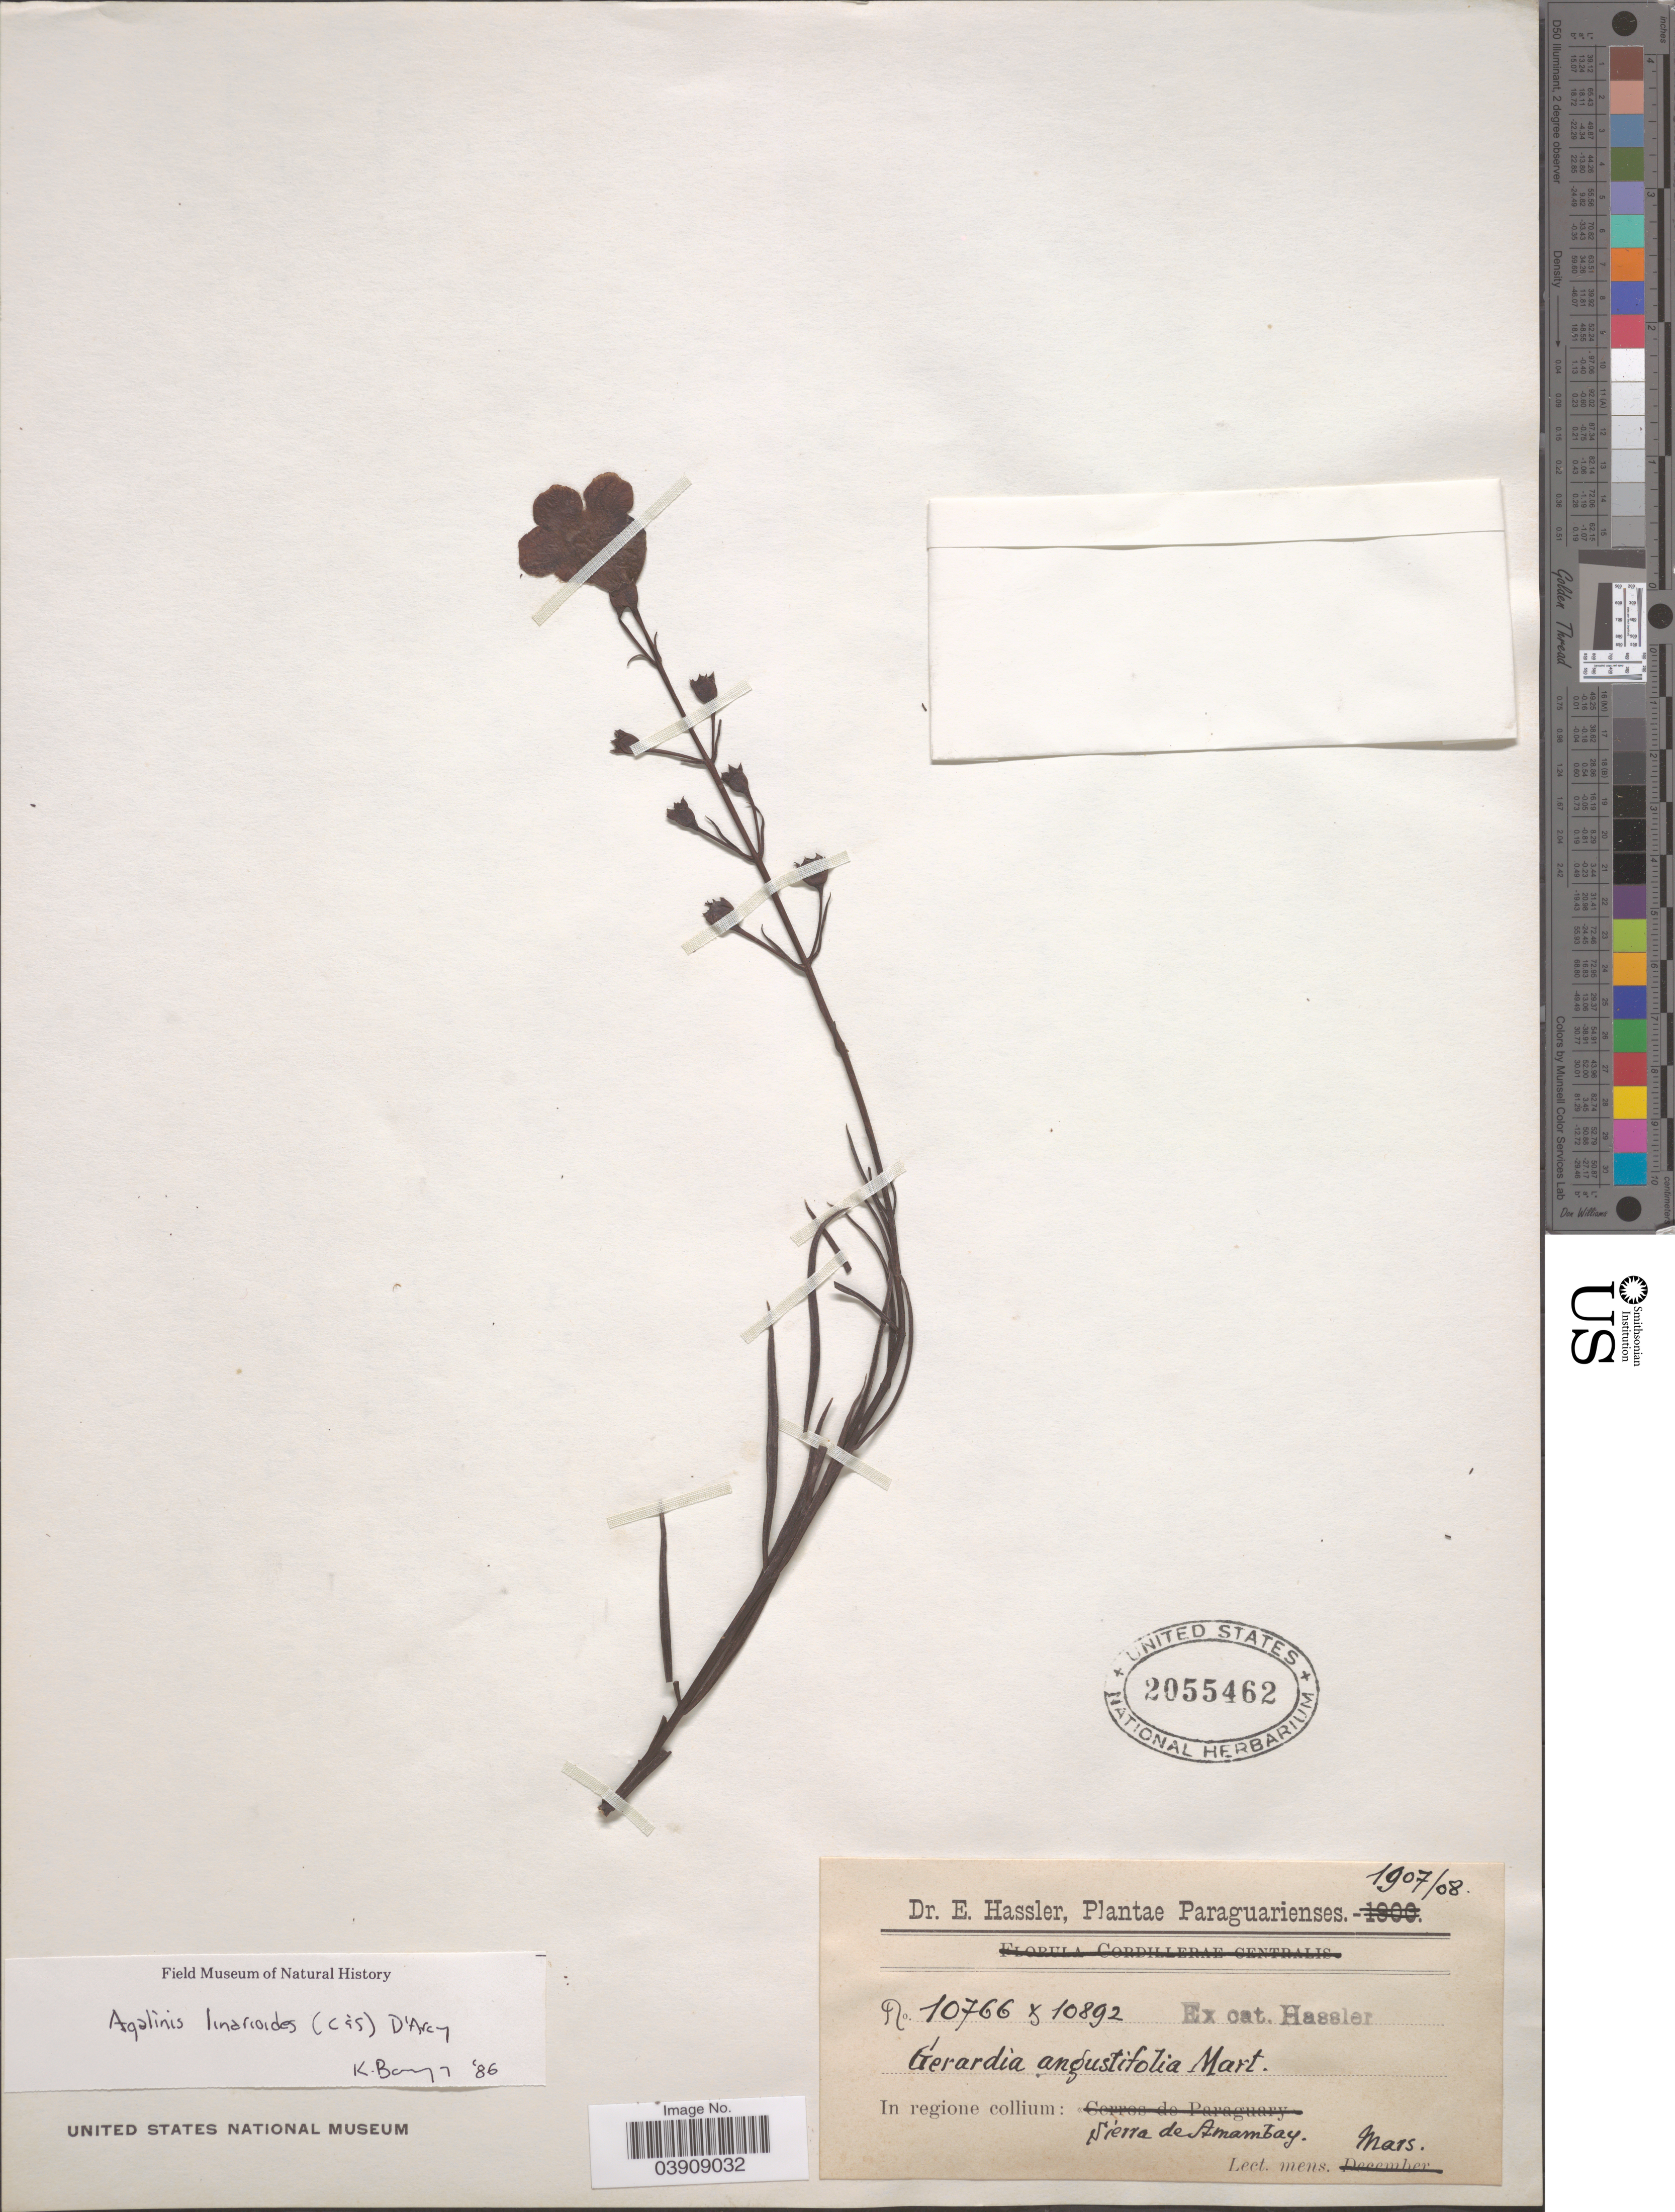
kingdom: Plantae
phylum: Tracheophyta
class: Magnoliopsida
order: Lamiales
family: Orobanchaceae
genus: Agalinis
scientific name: Agalinis linarioides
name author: (Cham. & Schltdl.) D'Arcy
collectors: E. Hassler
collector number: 10766&10892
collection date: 1907-08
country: Paraguay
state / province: Amambay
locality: In regione collium: Sierra de Amambay.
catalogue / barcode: US 2055462